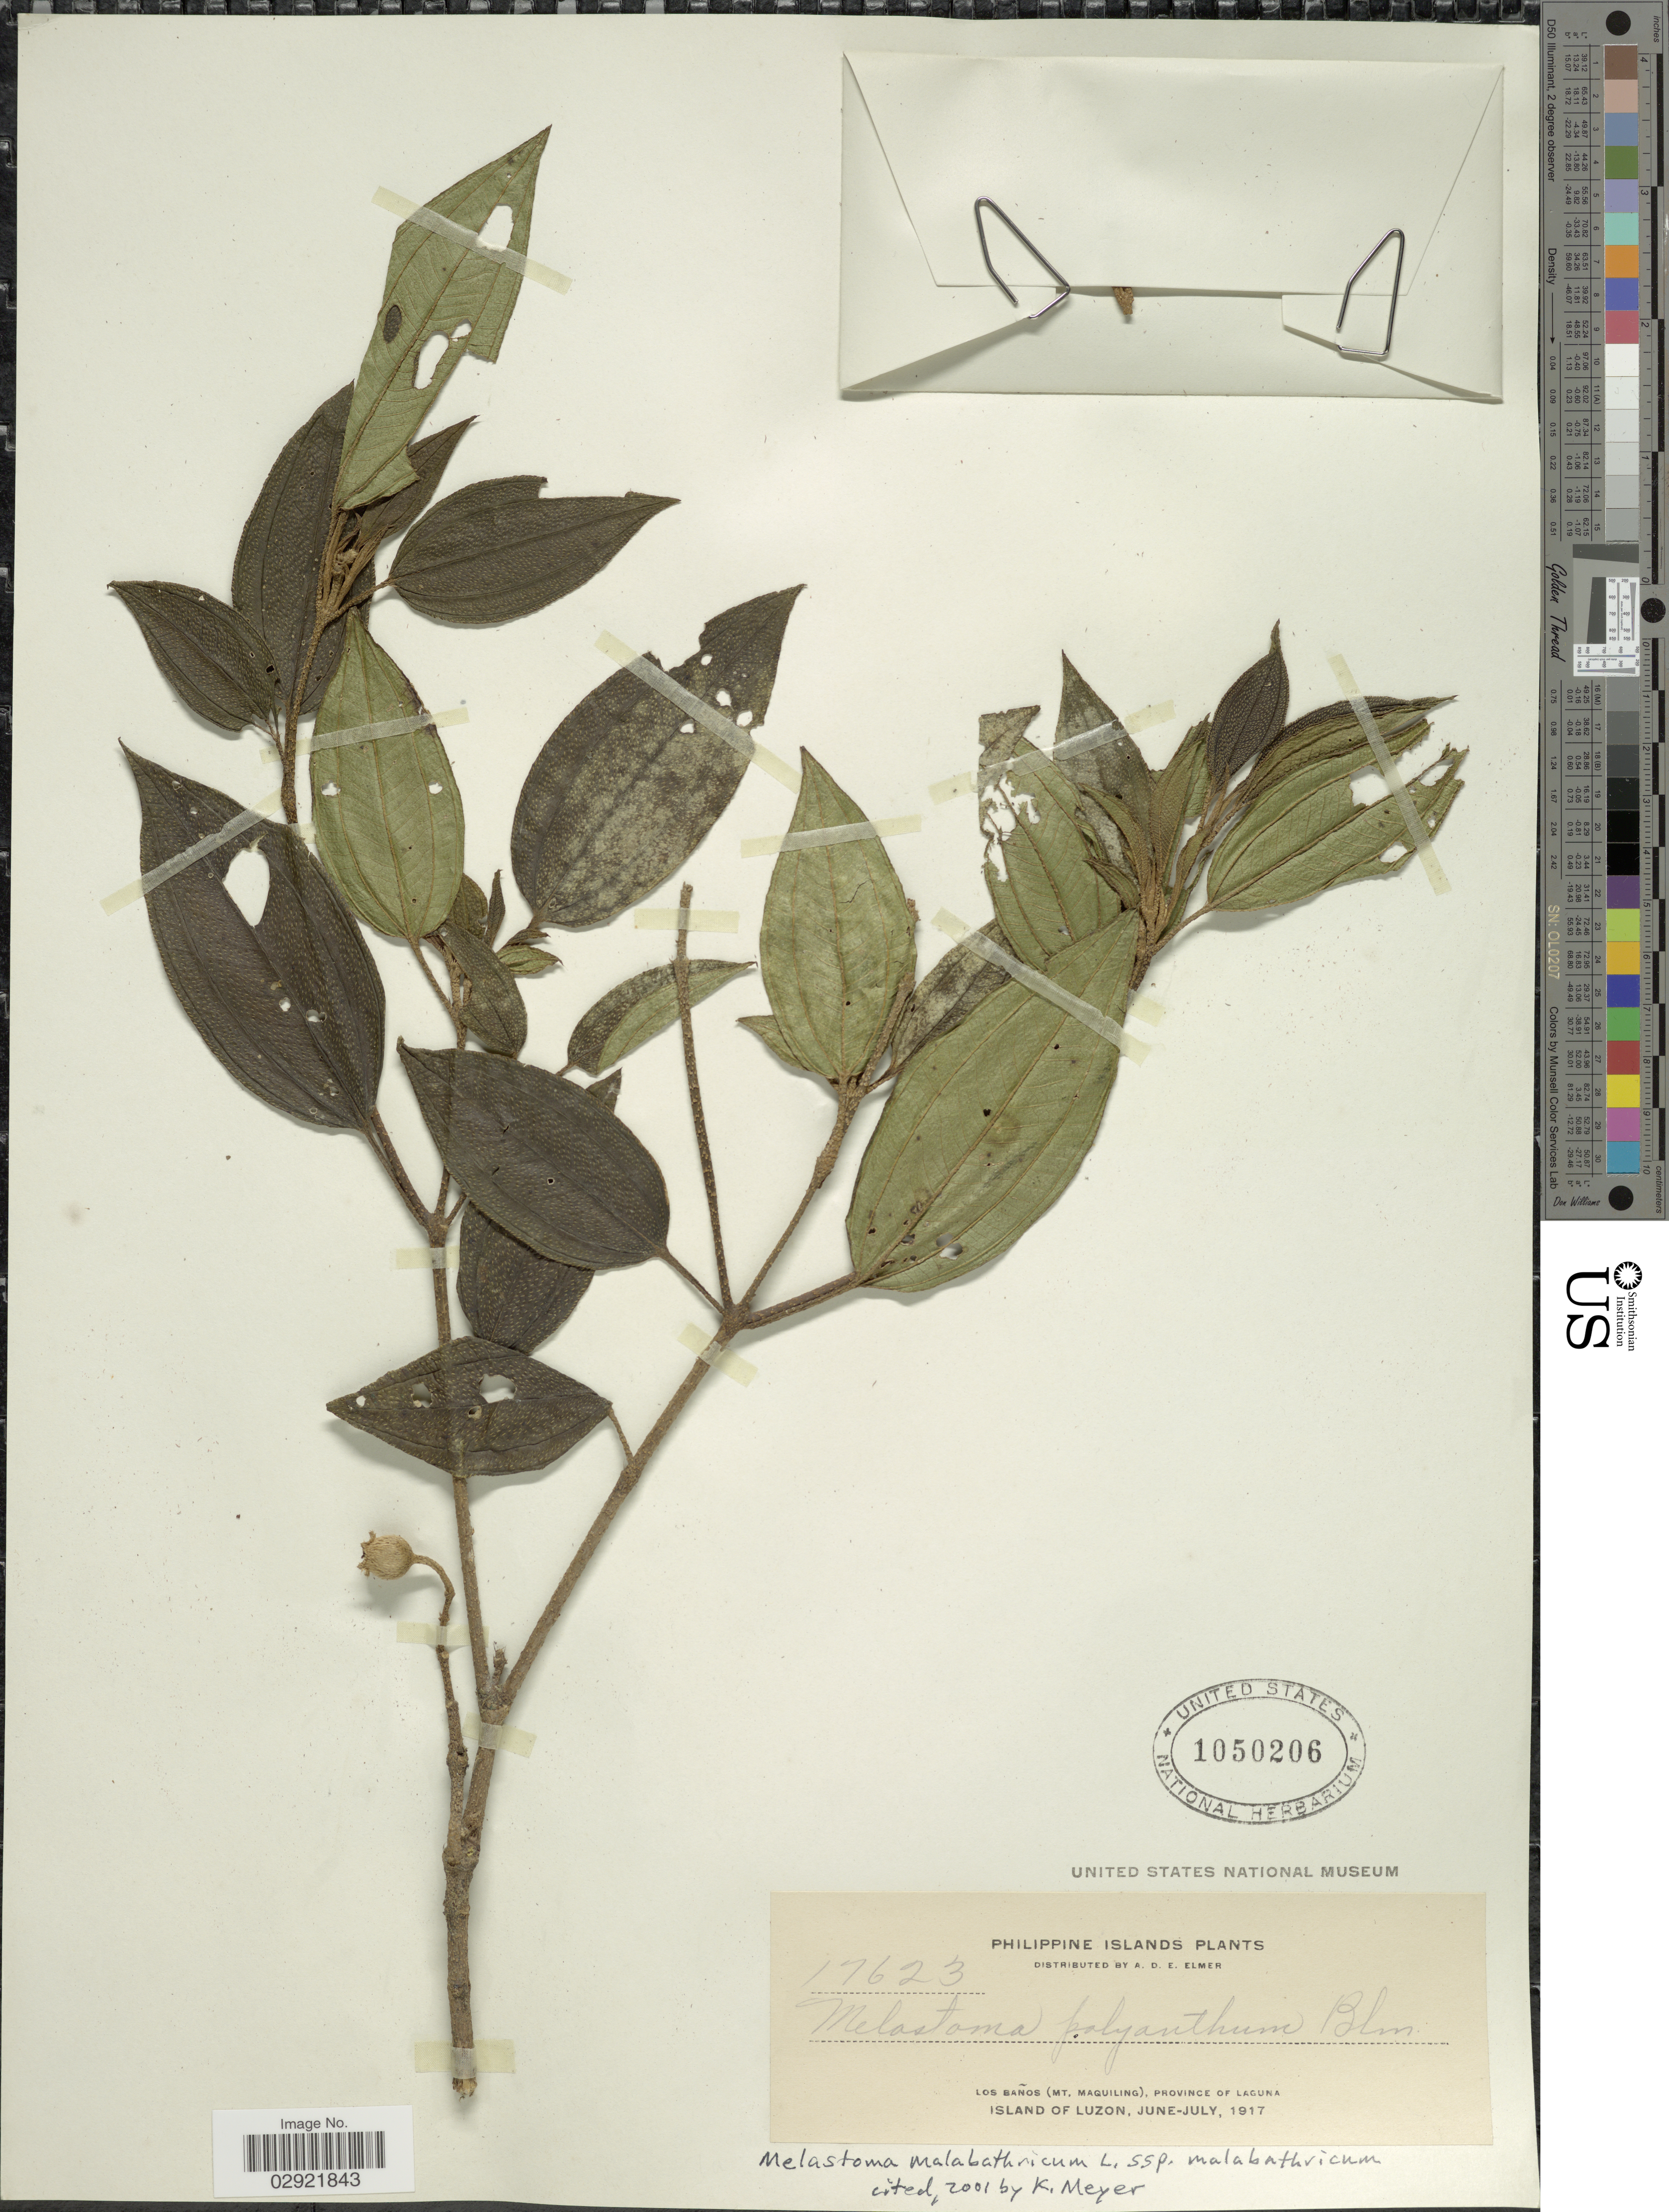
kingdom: Plantae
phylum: Tracheophyta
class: Magnoliopsida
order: Myrtales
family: Melastomataceae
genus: Melastoma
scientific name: Melastoma malabathricum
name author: L.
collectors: A. D. E. Elmer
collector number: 17623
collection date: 1917-06/1917-07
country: Philippines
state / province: Calabarzon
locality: Philippine Islands. Los Baños (Mt. Maquiling), Province of Laguna. Island of Luzon.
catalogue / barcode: US 1050206